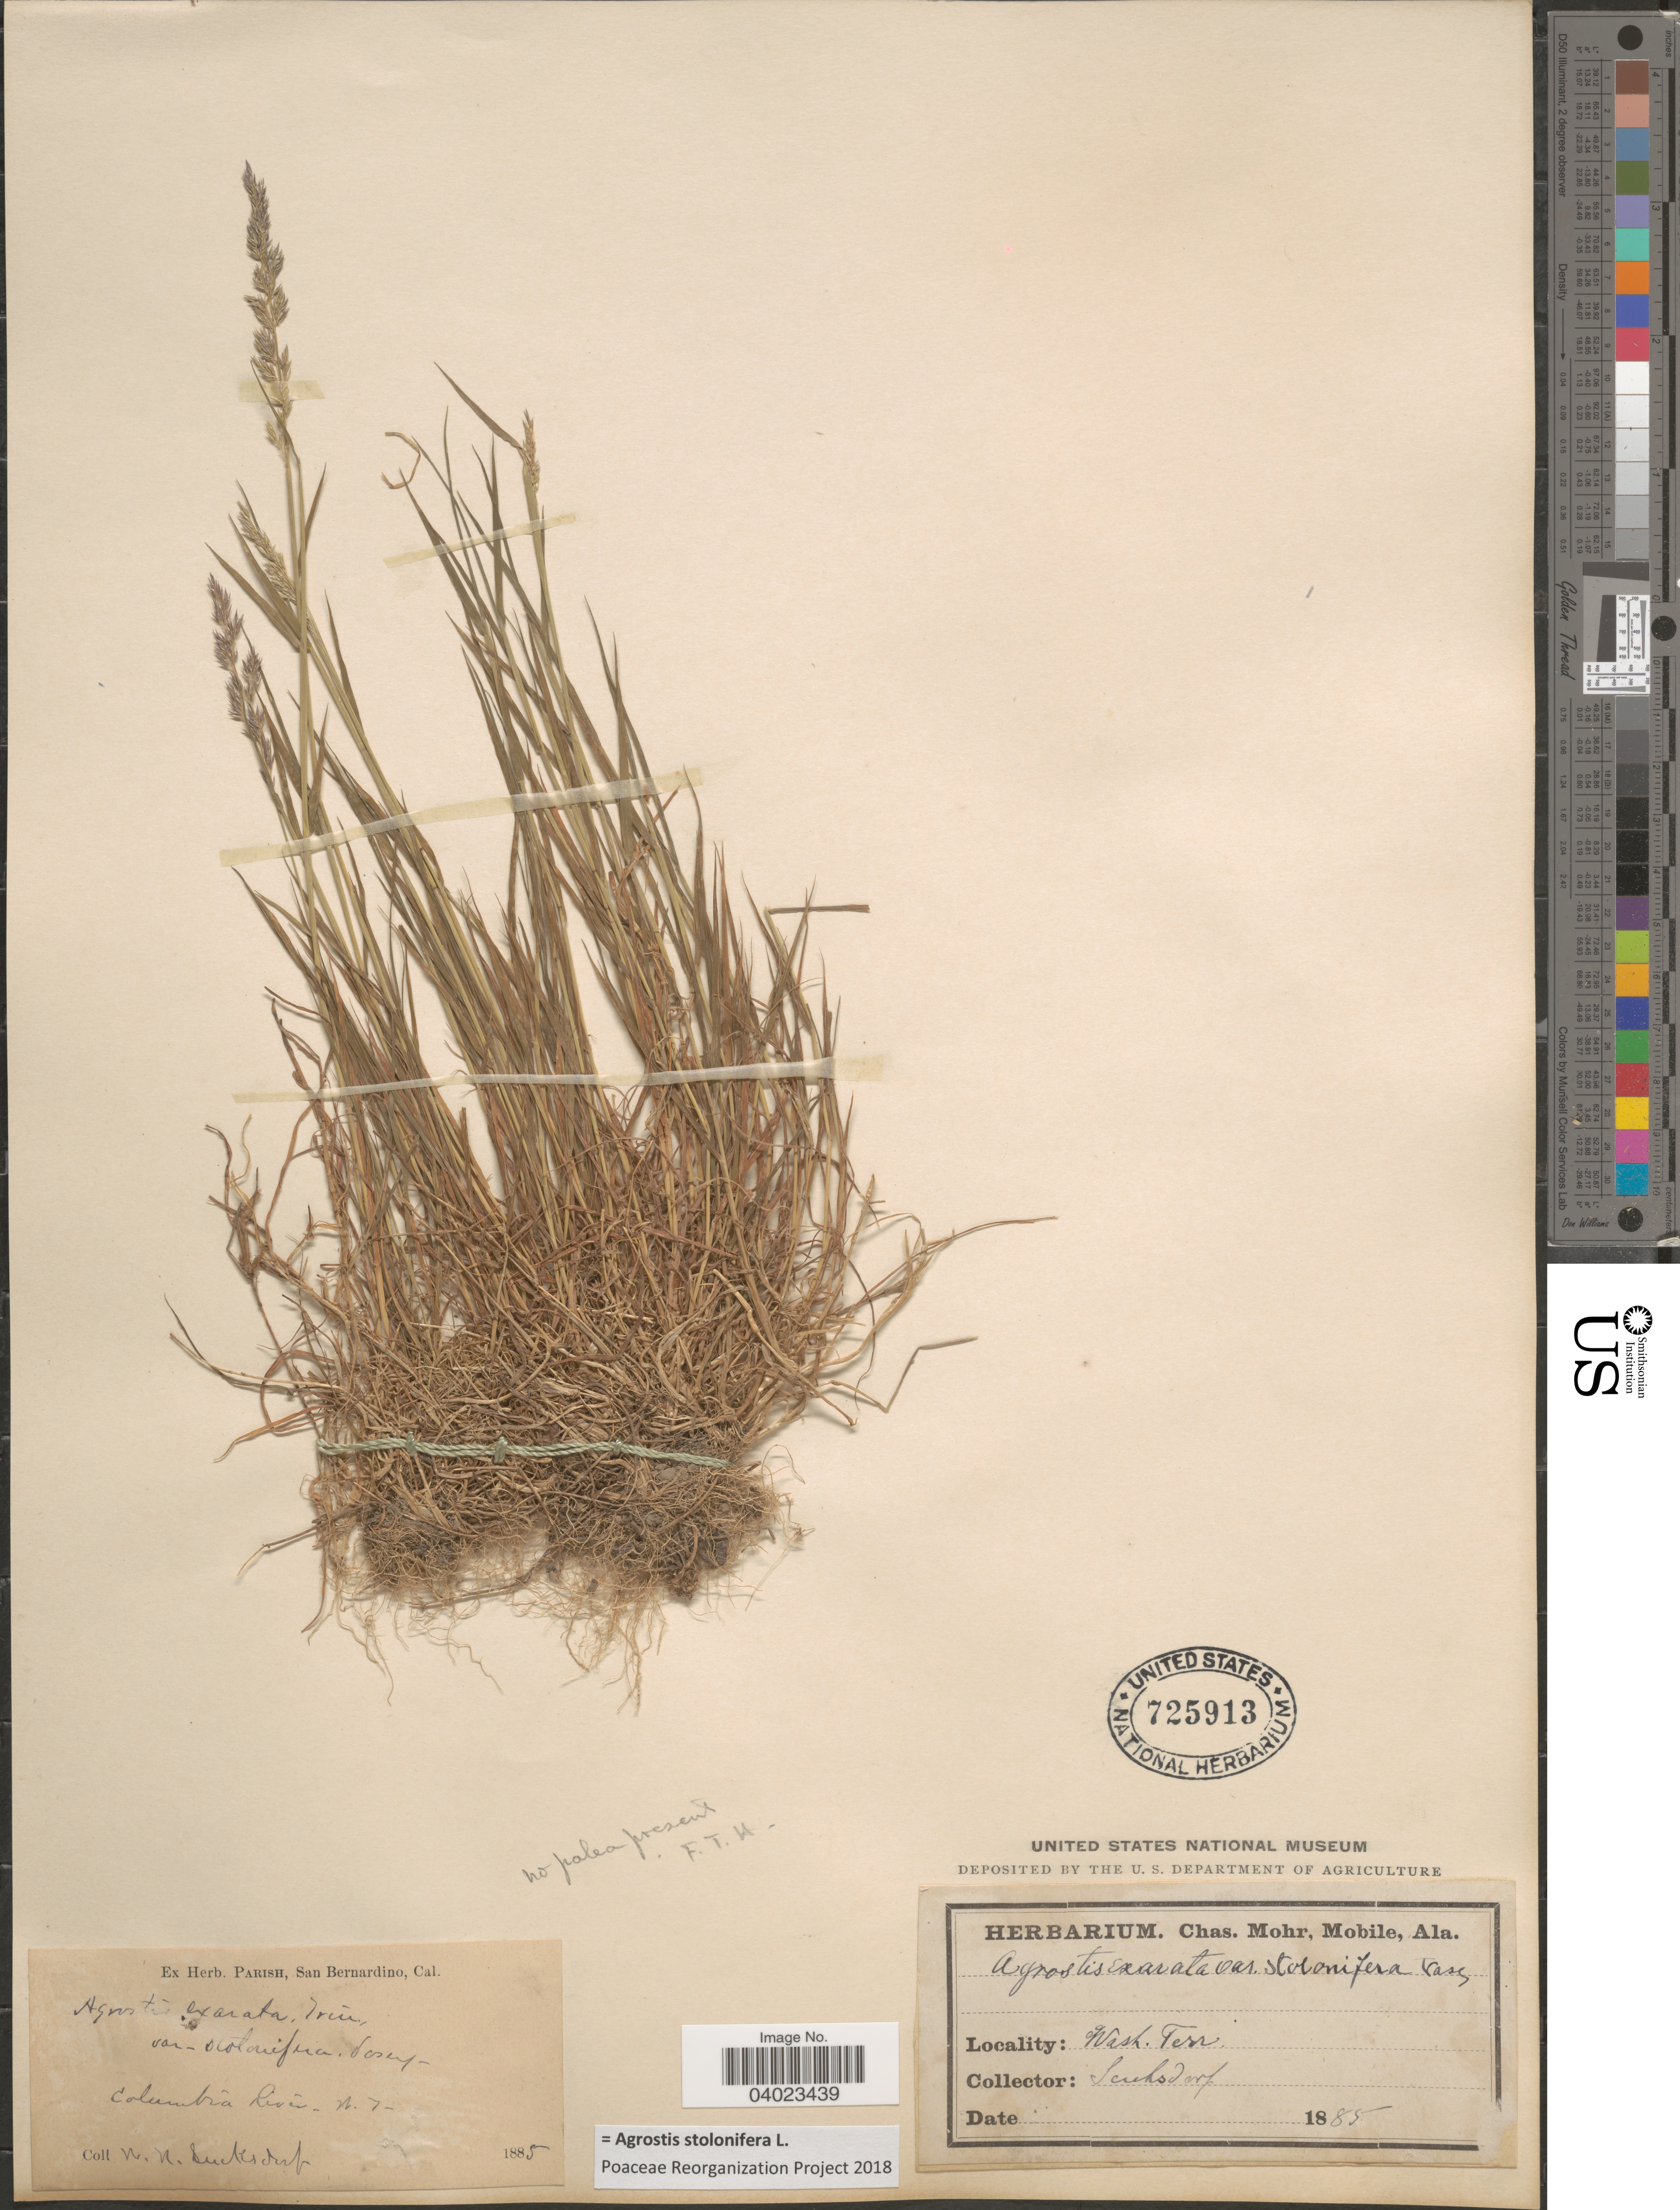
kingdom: Plantae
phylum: Tracheophyta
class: Liliopsida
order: Poales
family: Poaceae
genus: Agrostis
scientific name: Agrostis stolonifera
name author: L.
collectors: W. N. Suksdorf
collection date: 1885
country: United States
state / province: Washington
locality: Columbia River.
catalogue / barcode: US 725913